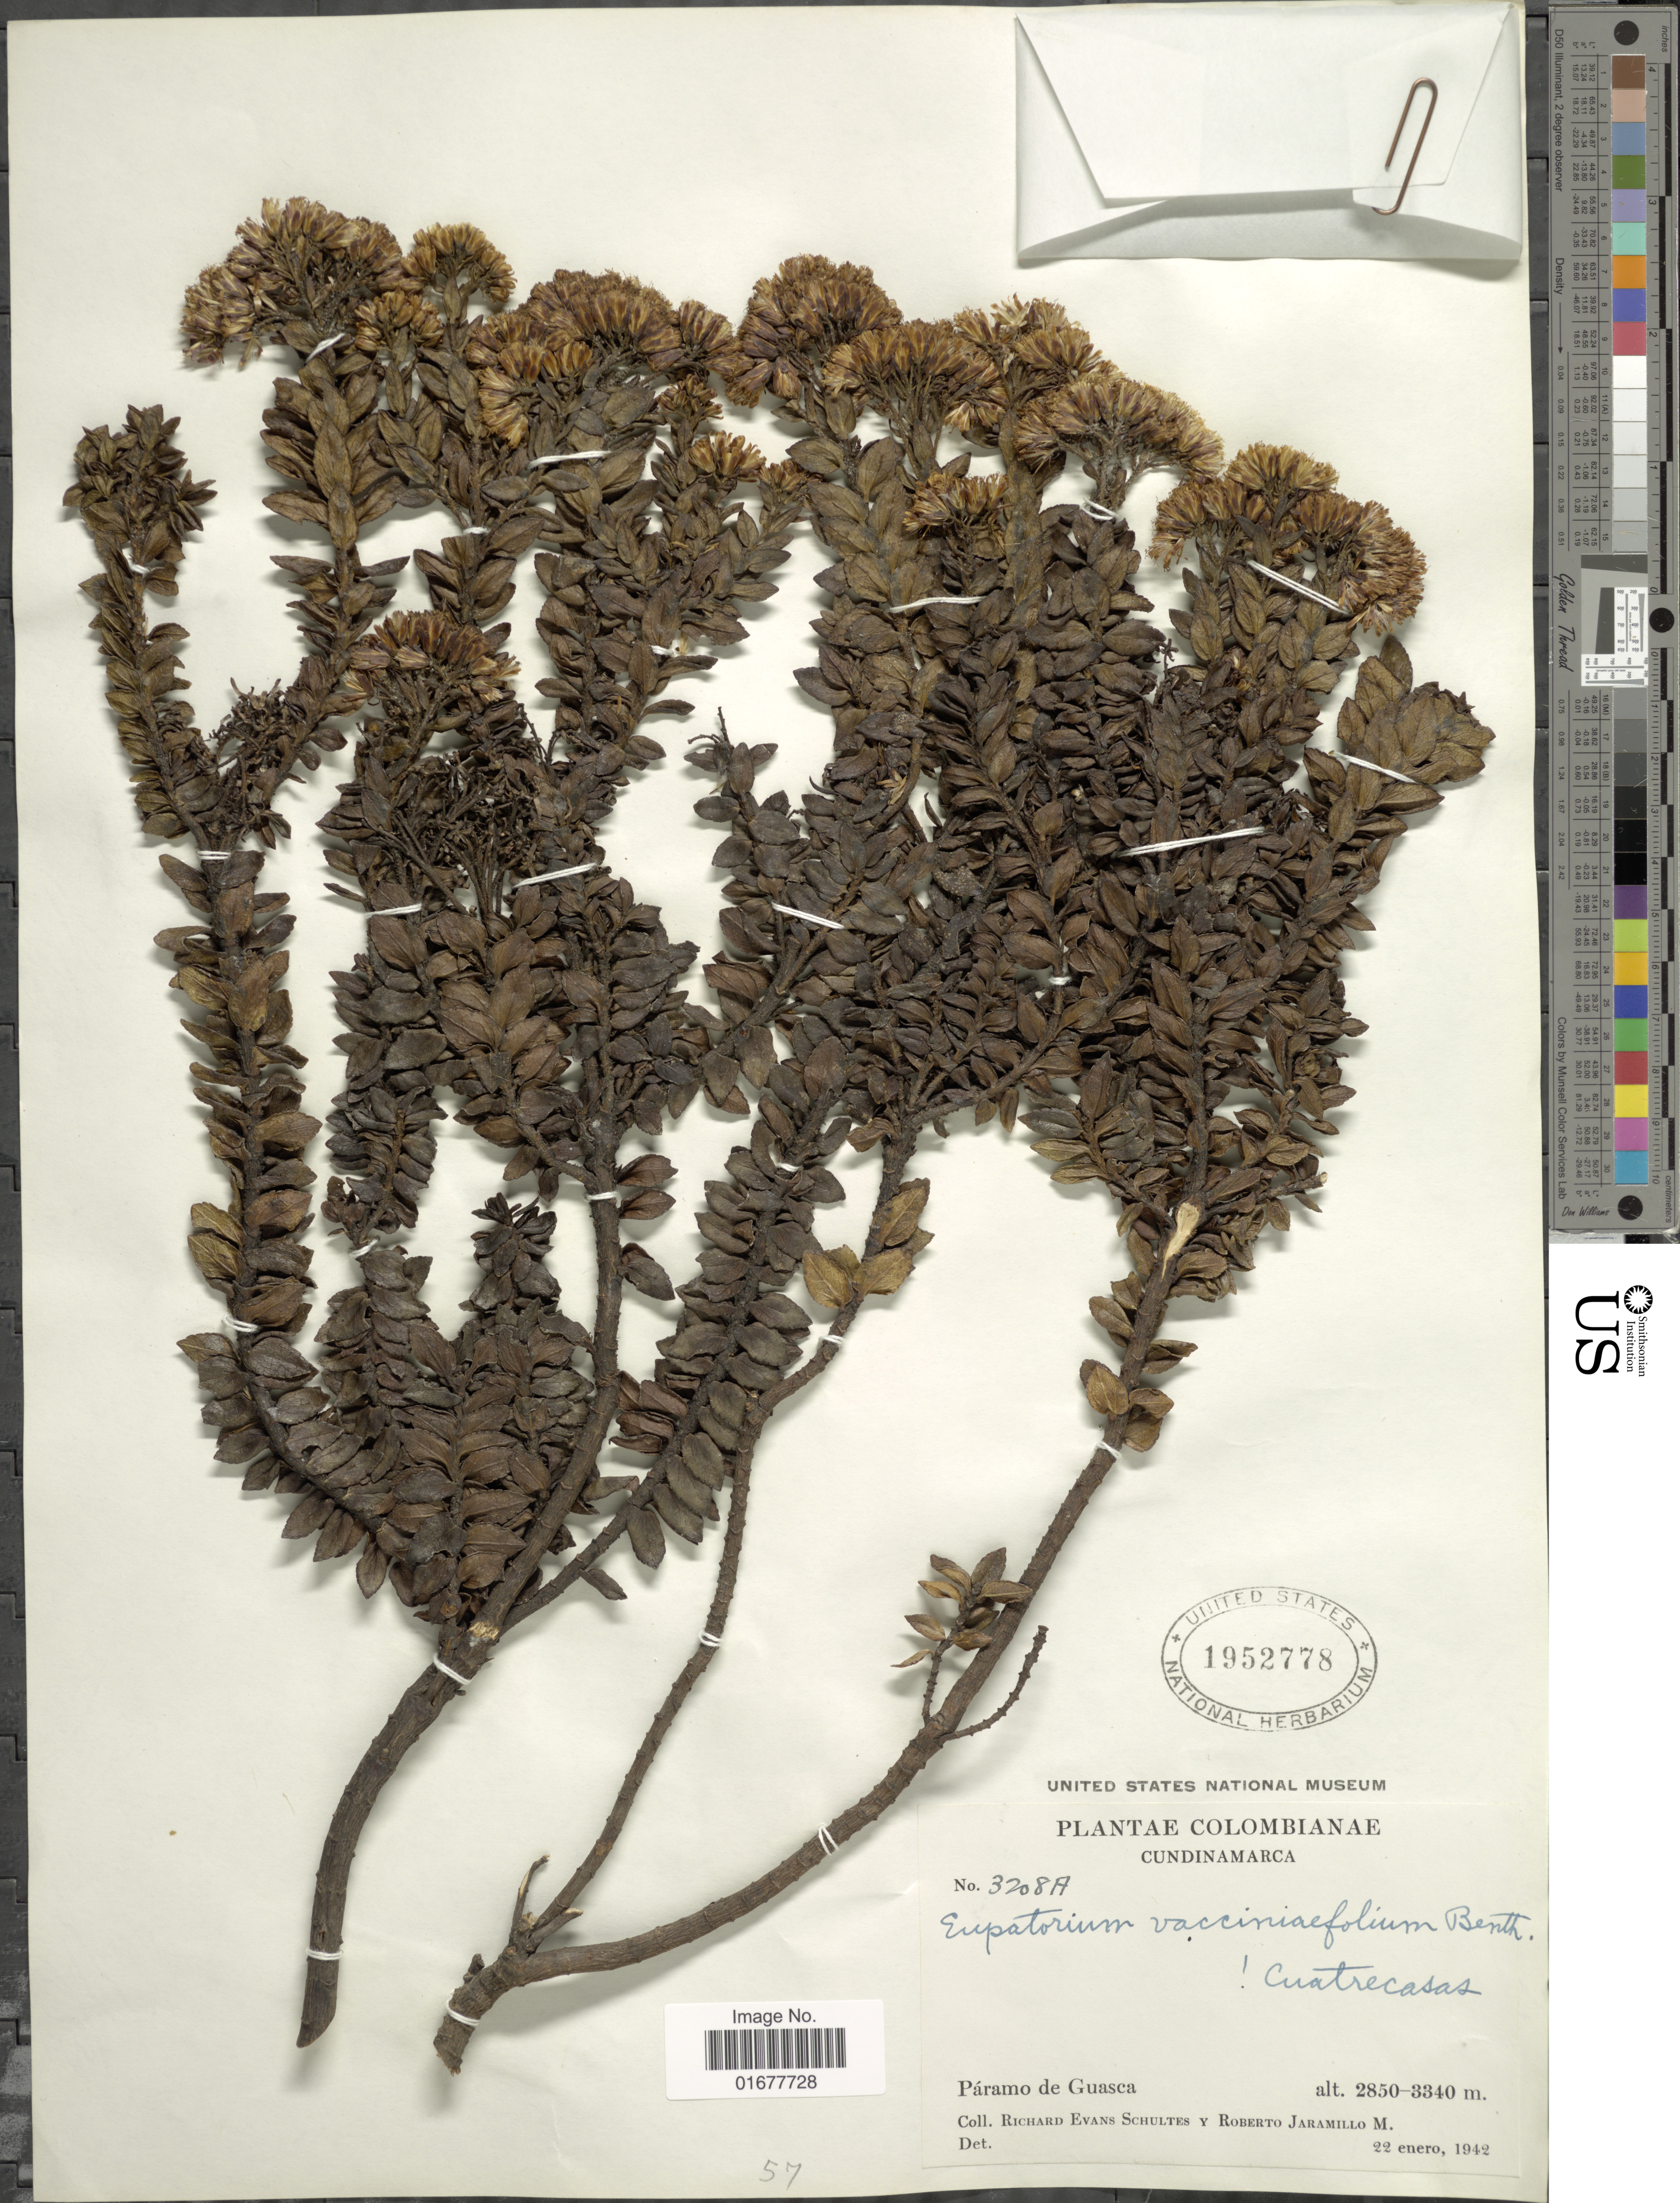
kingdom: Plantae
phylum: Tracheophyta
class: Magnoliopsida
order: Asterales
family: Asteraceae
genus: Ageratina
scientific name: Ageratina vacciniaefolia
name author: (Benth.) R.M. King & H. Rob.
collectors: R. E. Schultes & R. Jaramillo M.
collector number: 3208A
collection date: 1942-01-22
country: Colombia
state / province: Cundinamarca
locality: Paramo de Guasca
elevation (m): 2850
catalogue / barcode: US 1952778